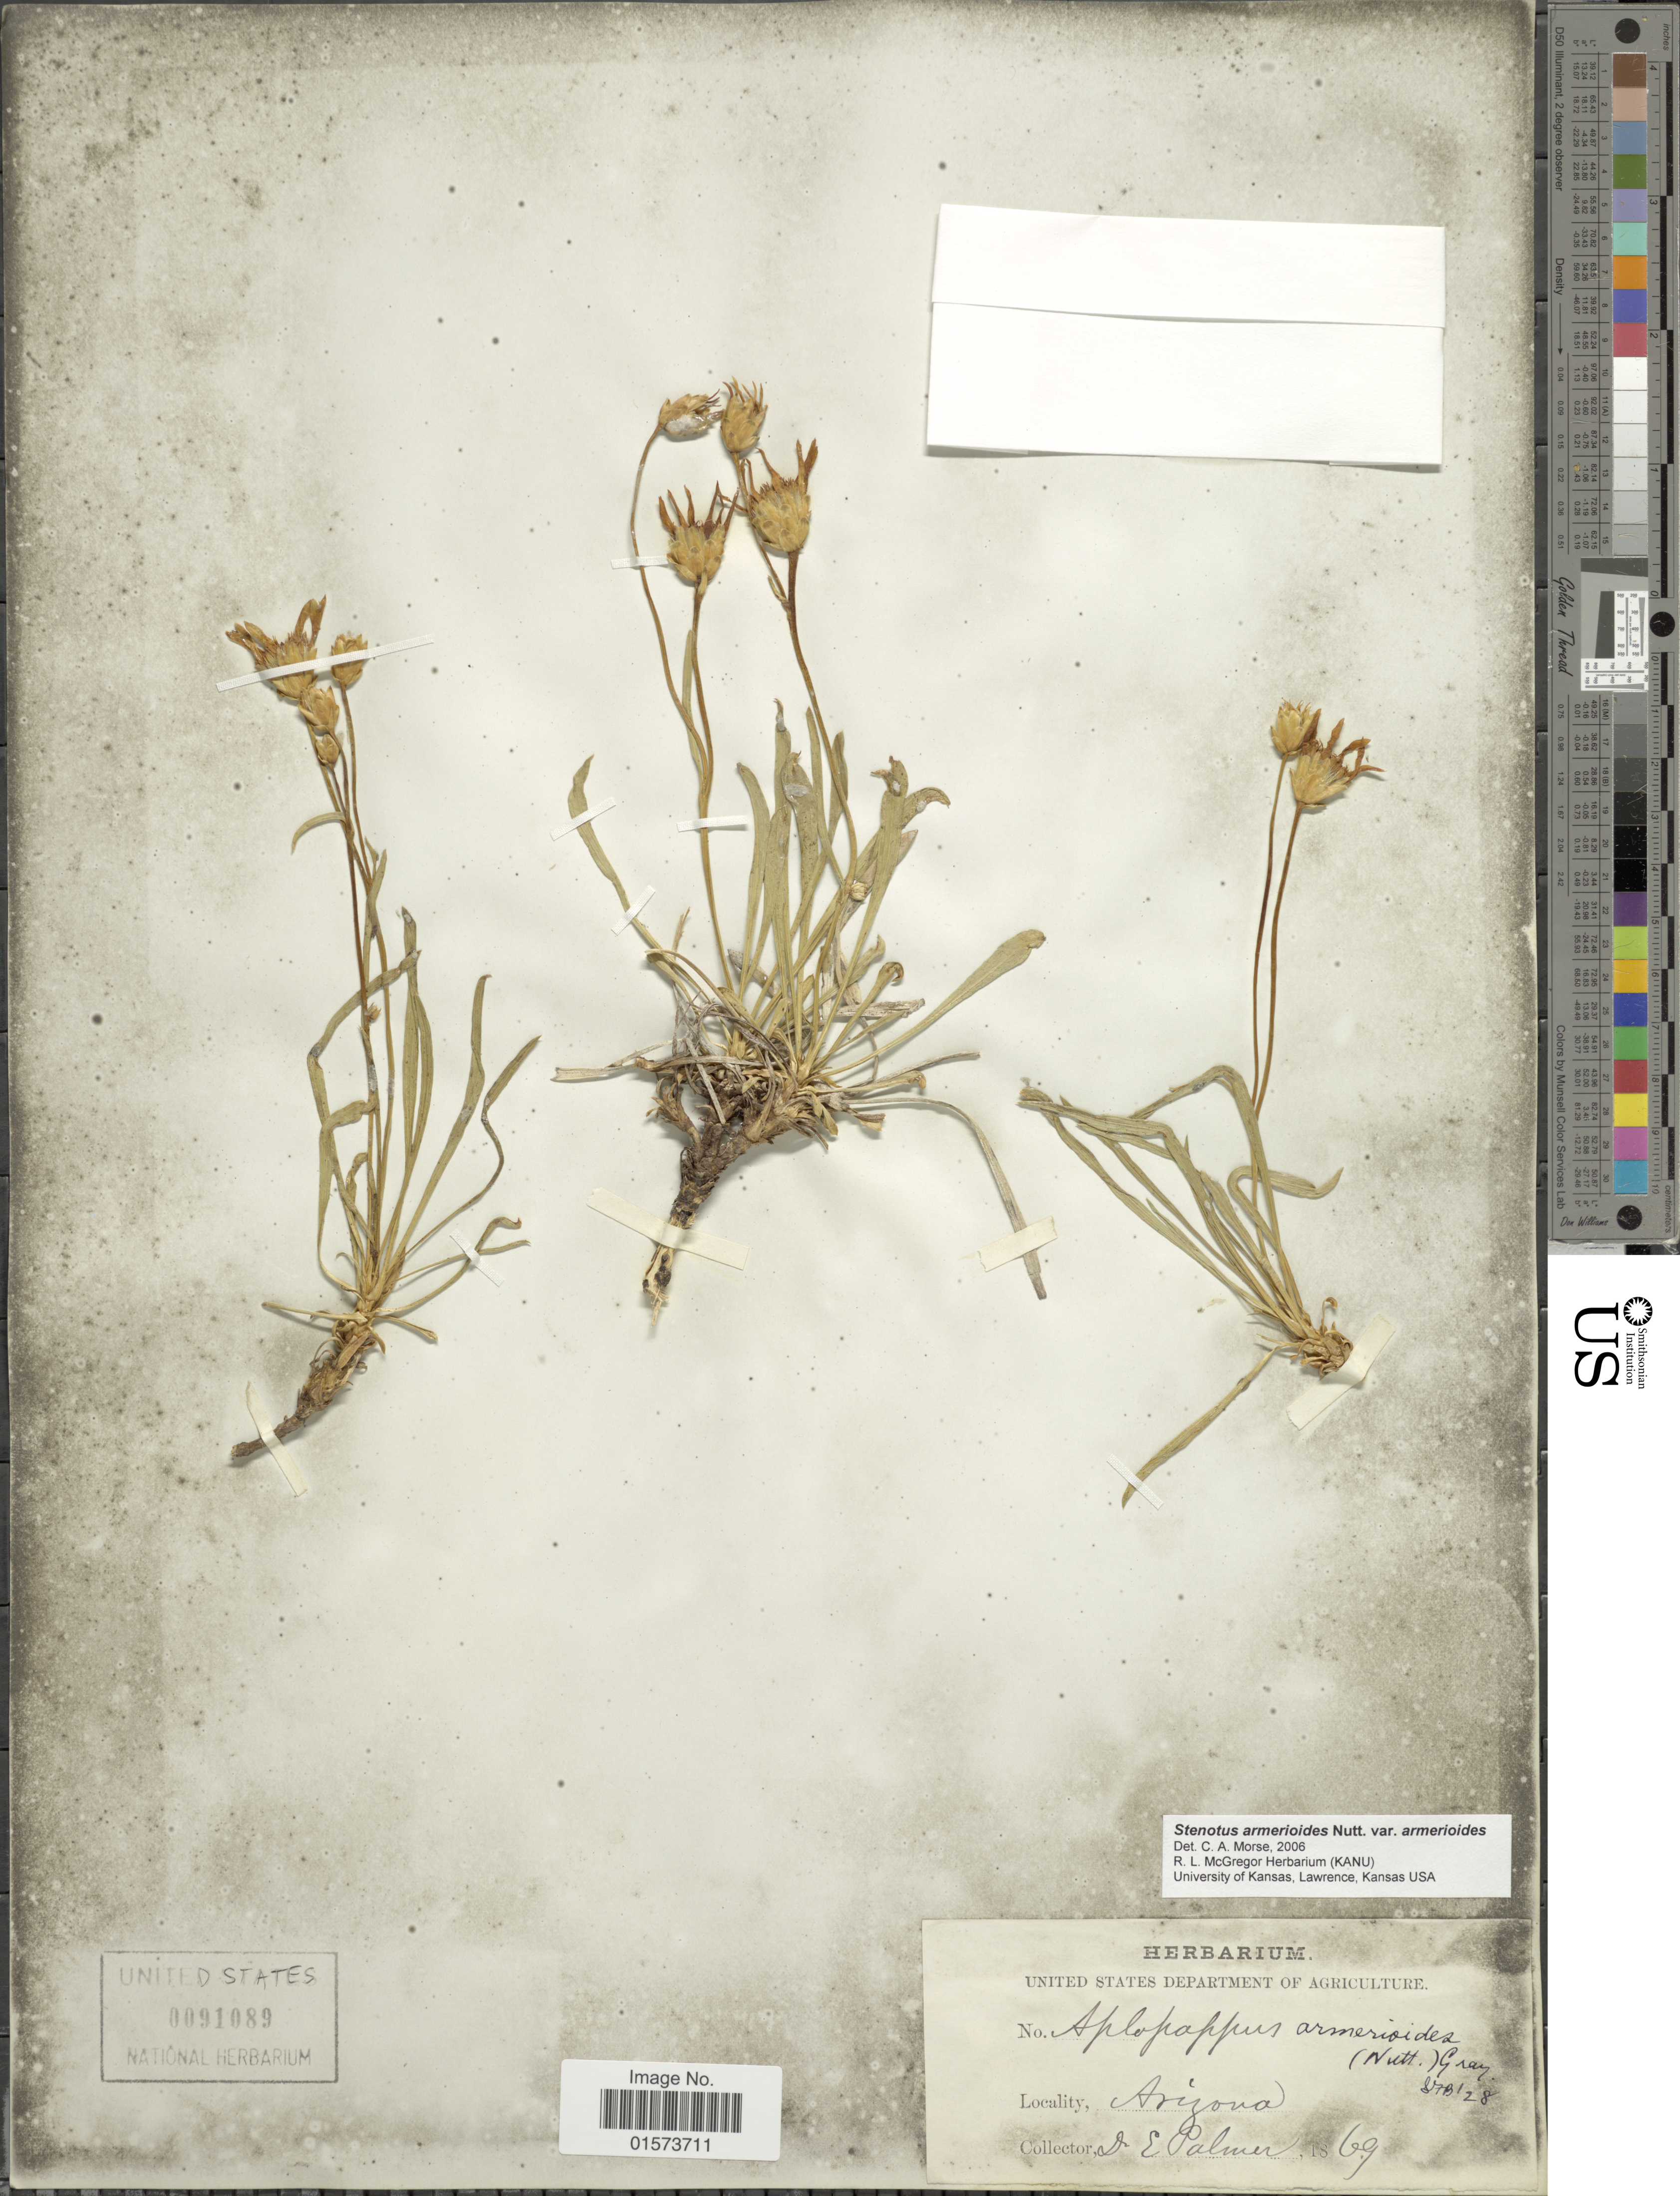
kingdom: Plantae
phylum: Tracheophyta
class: Magnoliopsida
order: Asterales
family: Asteraceae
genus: Stenotus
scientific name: Stenotus armerioides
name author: Nutt.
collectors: E. Palmer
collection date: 1869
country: United States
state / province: Arizona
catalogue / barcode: US 31089